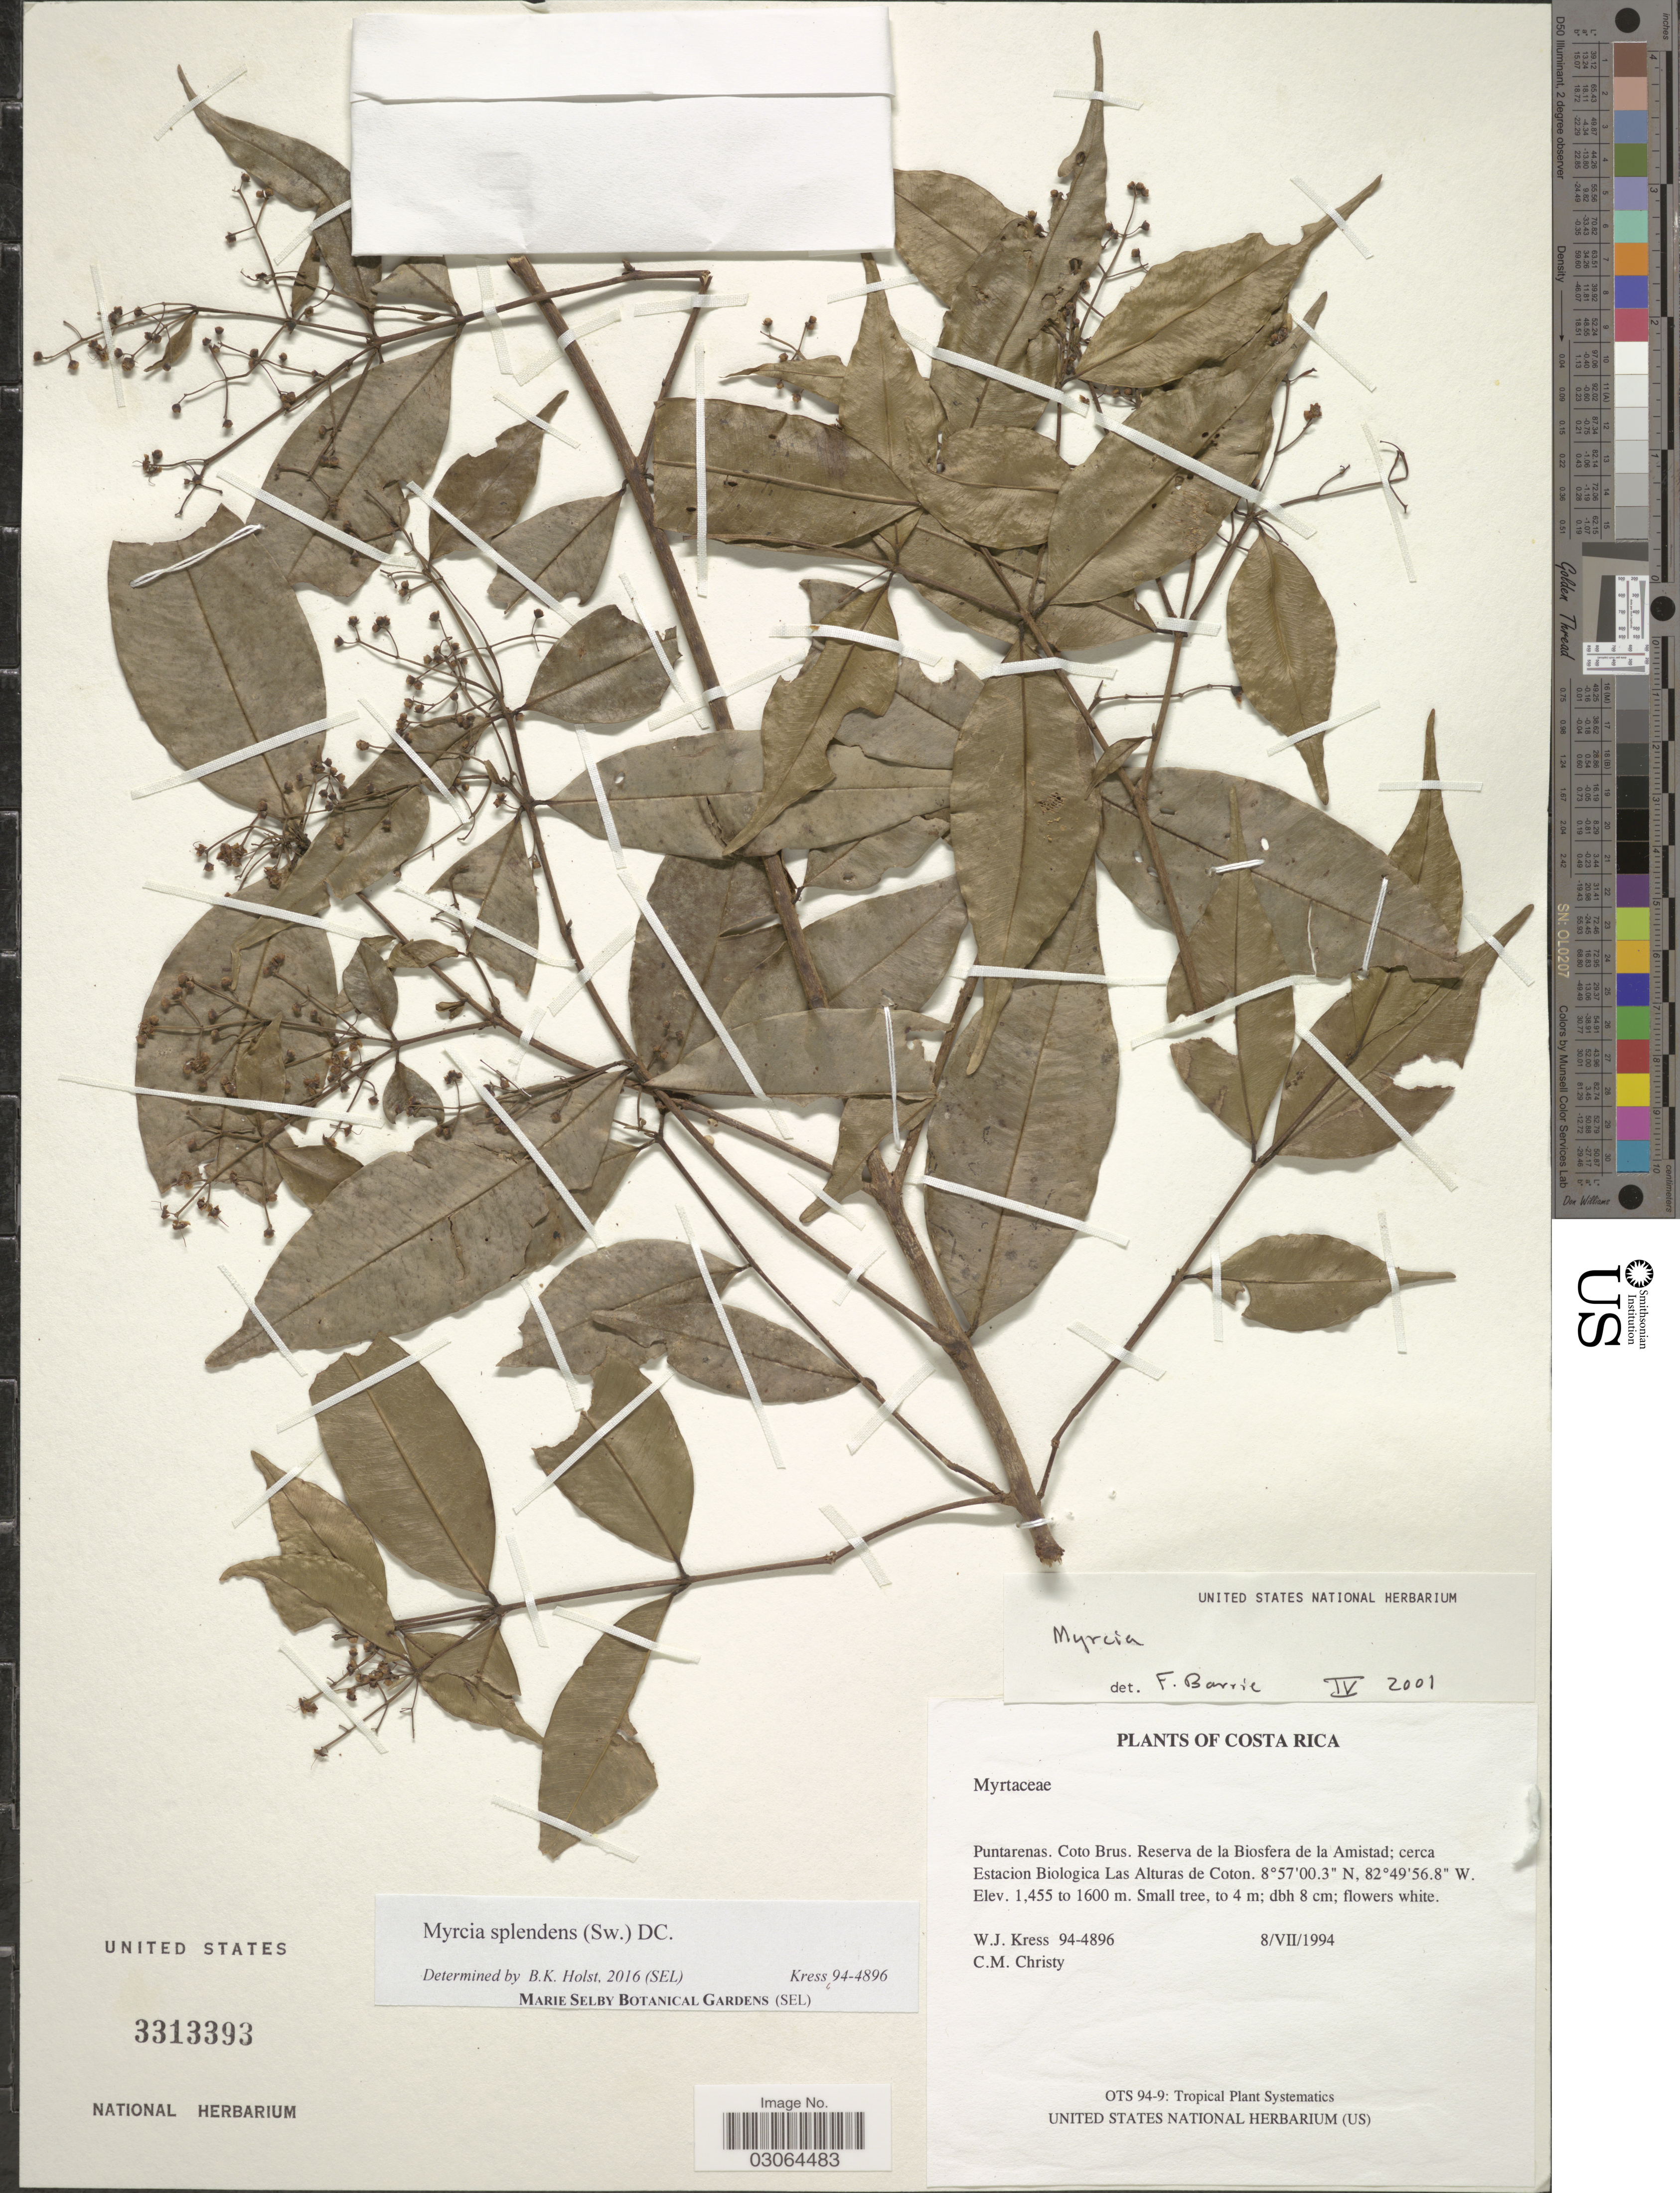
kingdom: Plantae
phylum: Tracheophyta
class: Magnoliopsida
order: Myrtales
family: Myrtaceae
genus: Myrcia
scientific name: Myrcia splendens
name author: (Sw.) DC.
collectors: W. J. Kress & C. M. Christy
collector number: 94-4896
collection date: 1994-07-08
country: Costa Rica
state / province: Puntarenas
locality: Coto Brus. Reserva de la Biosfera de la Amistad; cerca Estacion Biologica Las Alturas de Coton.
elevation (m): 1455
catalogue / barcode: US 3313393